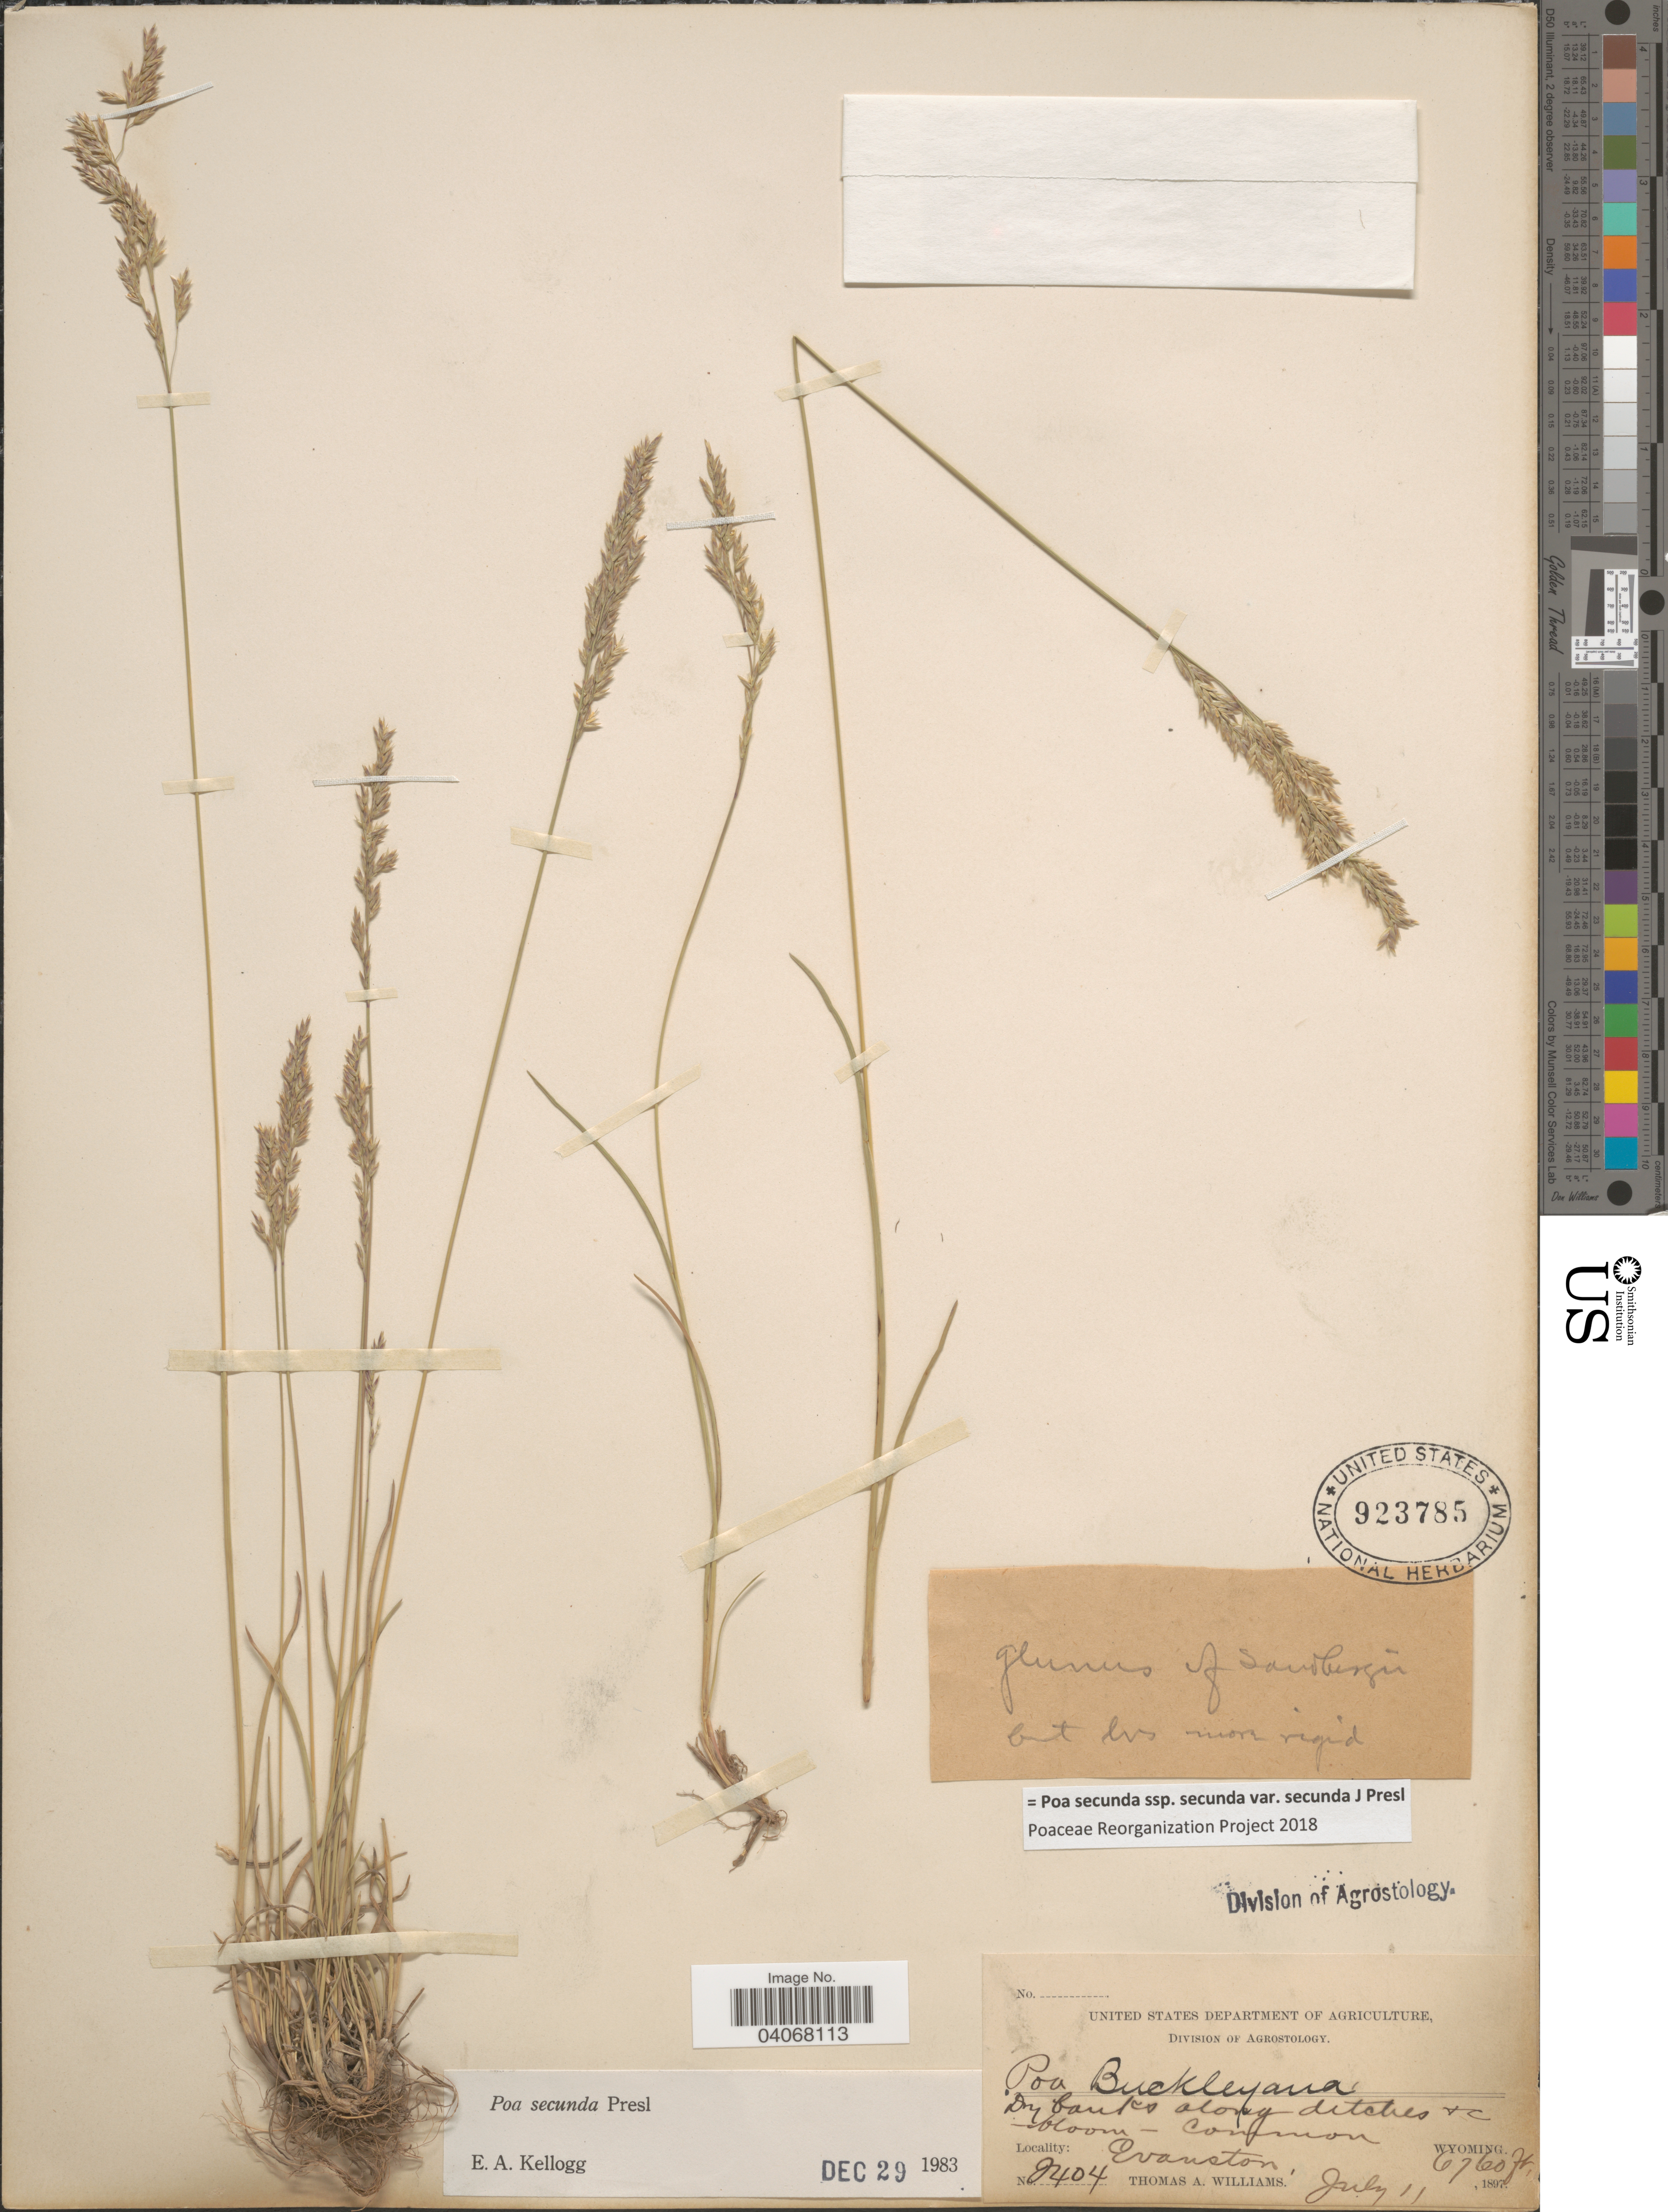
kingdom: Plantae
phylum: Tracheophyta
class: Liliopsida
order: Poales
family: Poaceae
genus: Poa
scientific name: Poa secunda subsp. secunda var. secunda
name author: J. Presl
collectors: T. A. Williams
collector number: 2404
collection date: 1897-07-11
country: United States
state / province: Wyoming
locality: Evanston.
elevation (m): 2060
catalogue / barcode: US 923785